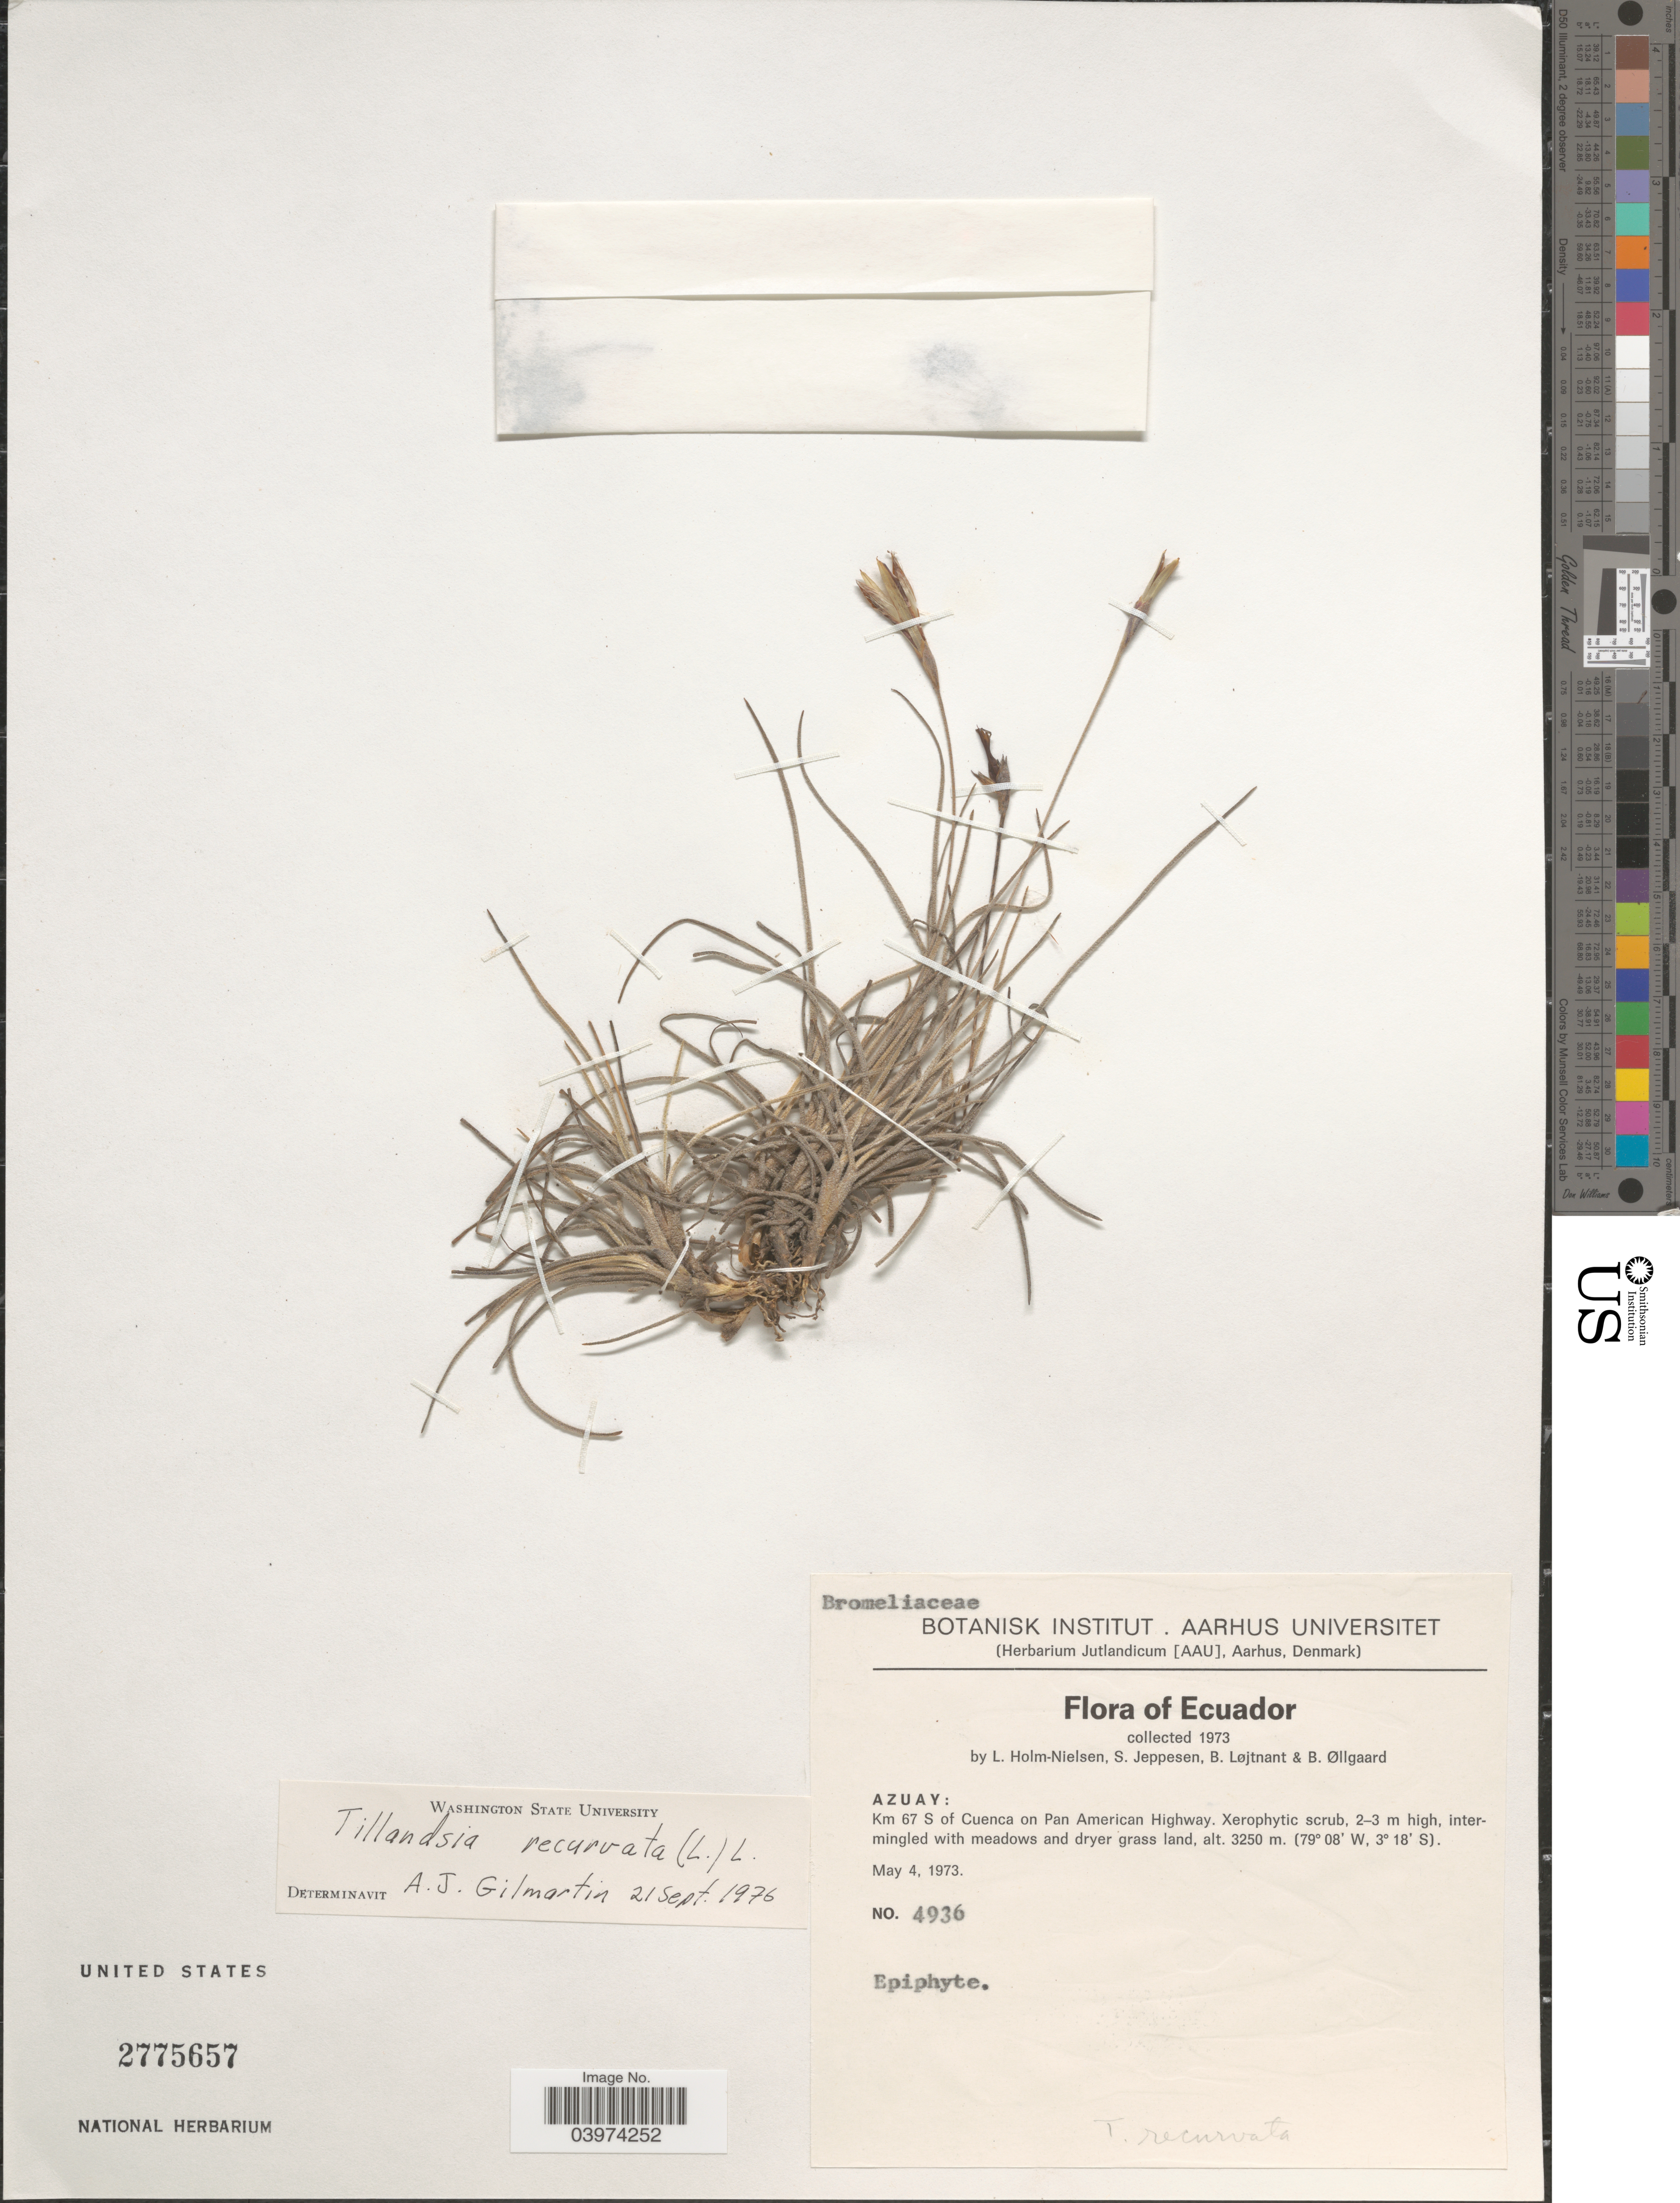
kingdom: Plantae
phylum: Tracheophyta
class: Liliopsida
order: Poales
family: Bromeliaceae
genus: Tillandsia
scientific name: Tillandsia recurvata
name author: L.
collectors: L. Holm-Nielsen, S. Jeppesen, B. Löjtnant & B. Øllgaard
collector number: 4936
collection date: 1973-05-04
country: Ecuador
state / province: Azuay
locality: Km 67 S of Cuenca on Pan American Highway.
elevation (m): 3250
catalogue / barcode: US 2775657